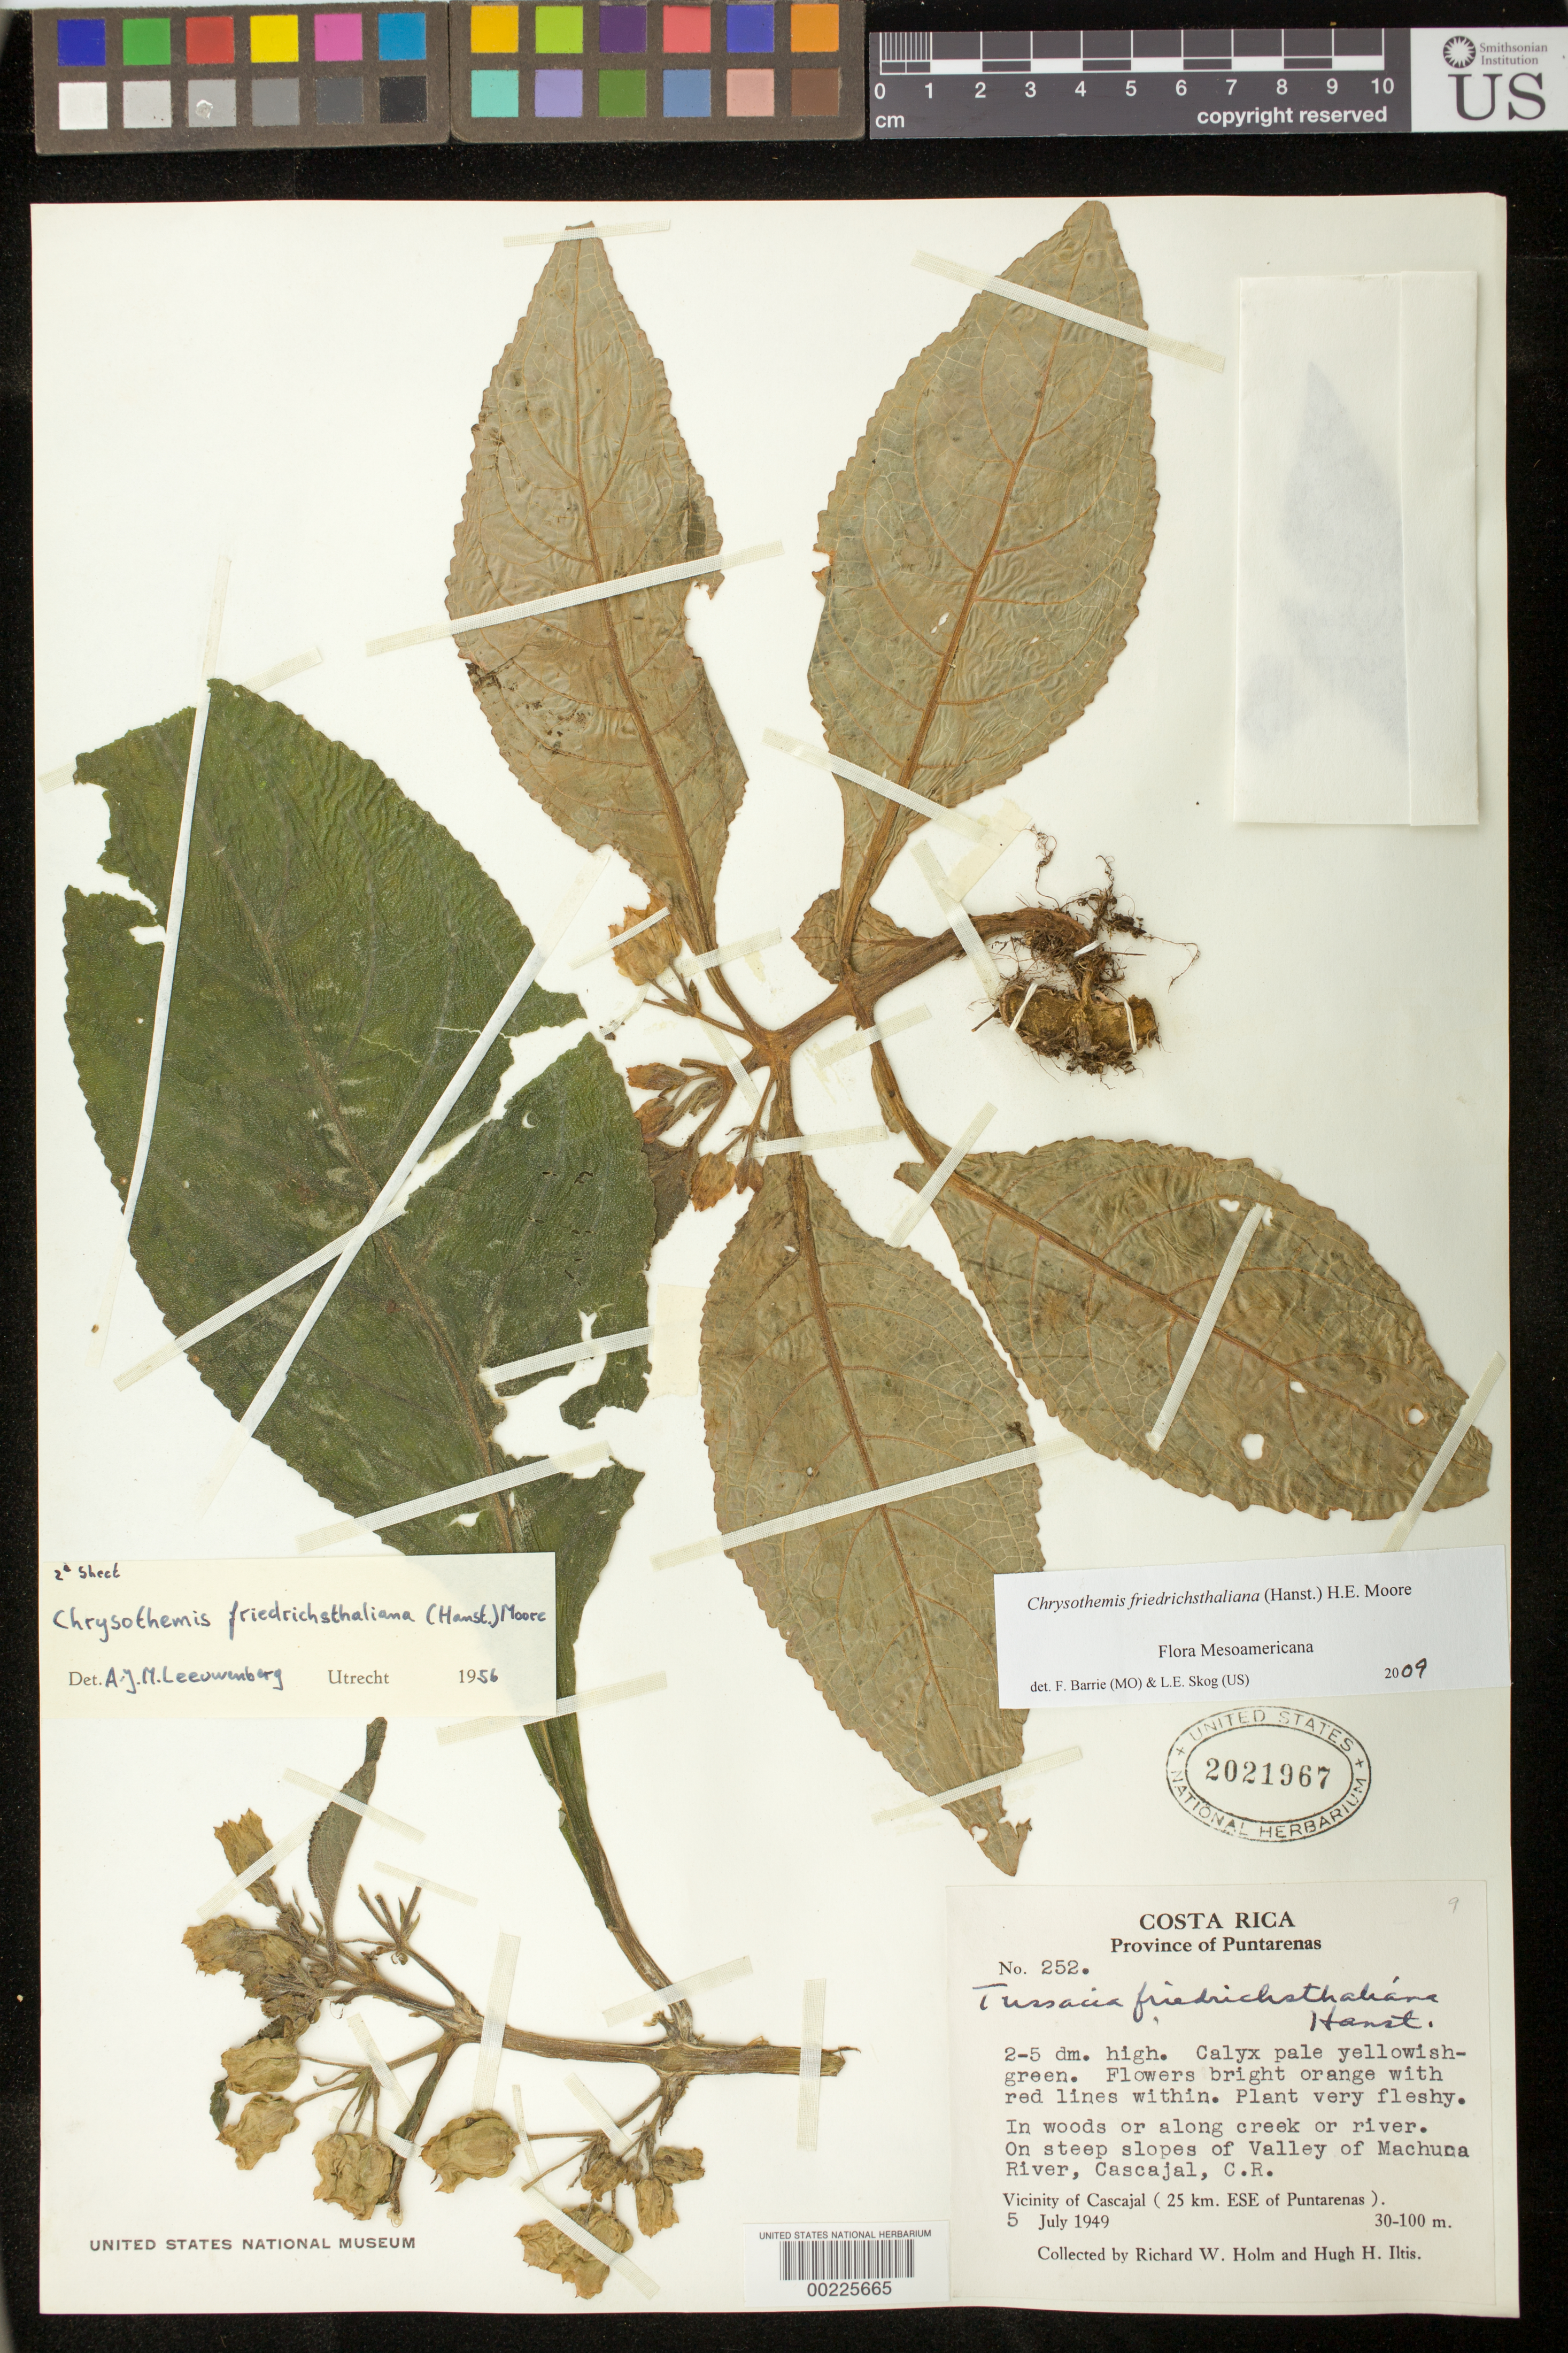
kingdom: Plantae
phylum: Tracheophyta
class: Magnoliopsida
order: Lamiales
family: Gesneriaceae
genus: Chrysothemis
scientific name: Chrysothemis friedrichsthaliana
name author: (Hanst.) H.E. Moore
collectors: R. W. Holm & H. H. Iltis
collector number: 252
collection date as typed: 05 Jul 1949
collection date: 1949-07-05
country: Costa Rica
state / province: Puntarenas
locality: Vicinity of Cascajal (25 km ESE of Puntarenas), on steep slopes of valley of Machuca River, Cascajal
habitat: In woods or along creek or river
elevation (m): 30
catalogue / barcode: US 2021967